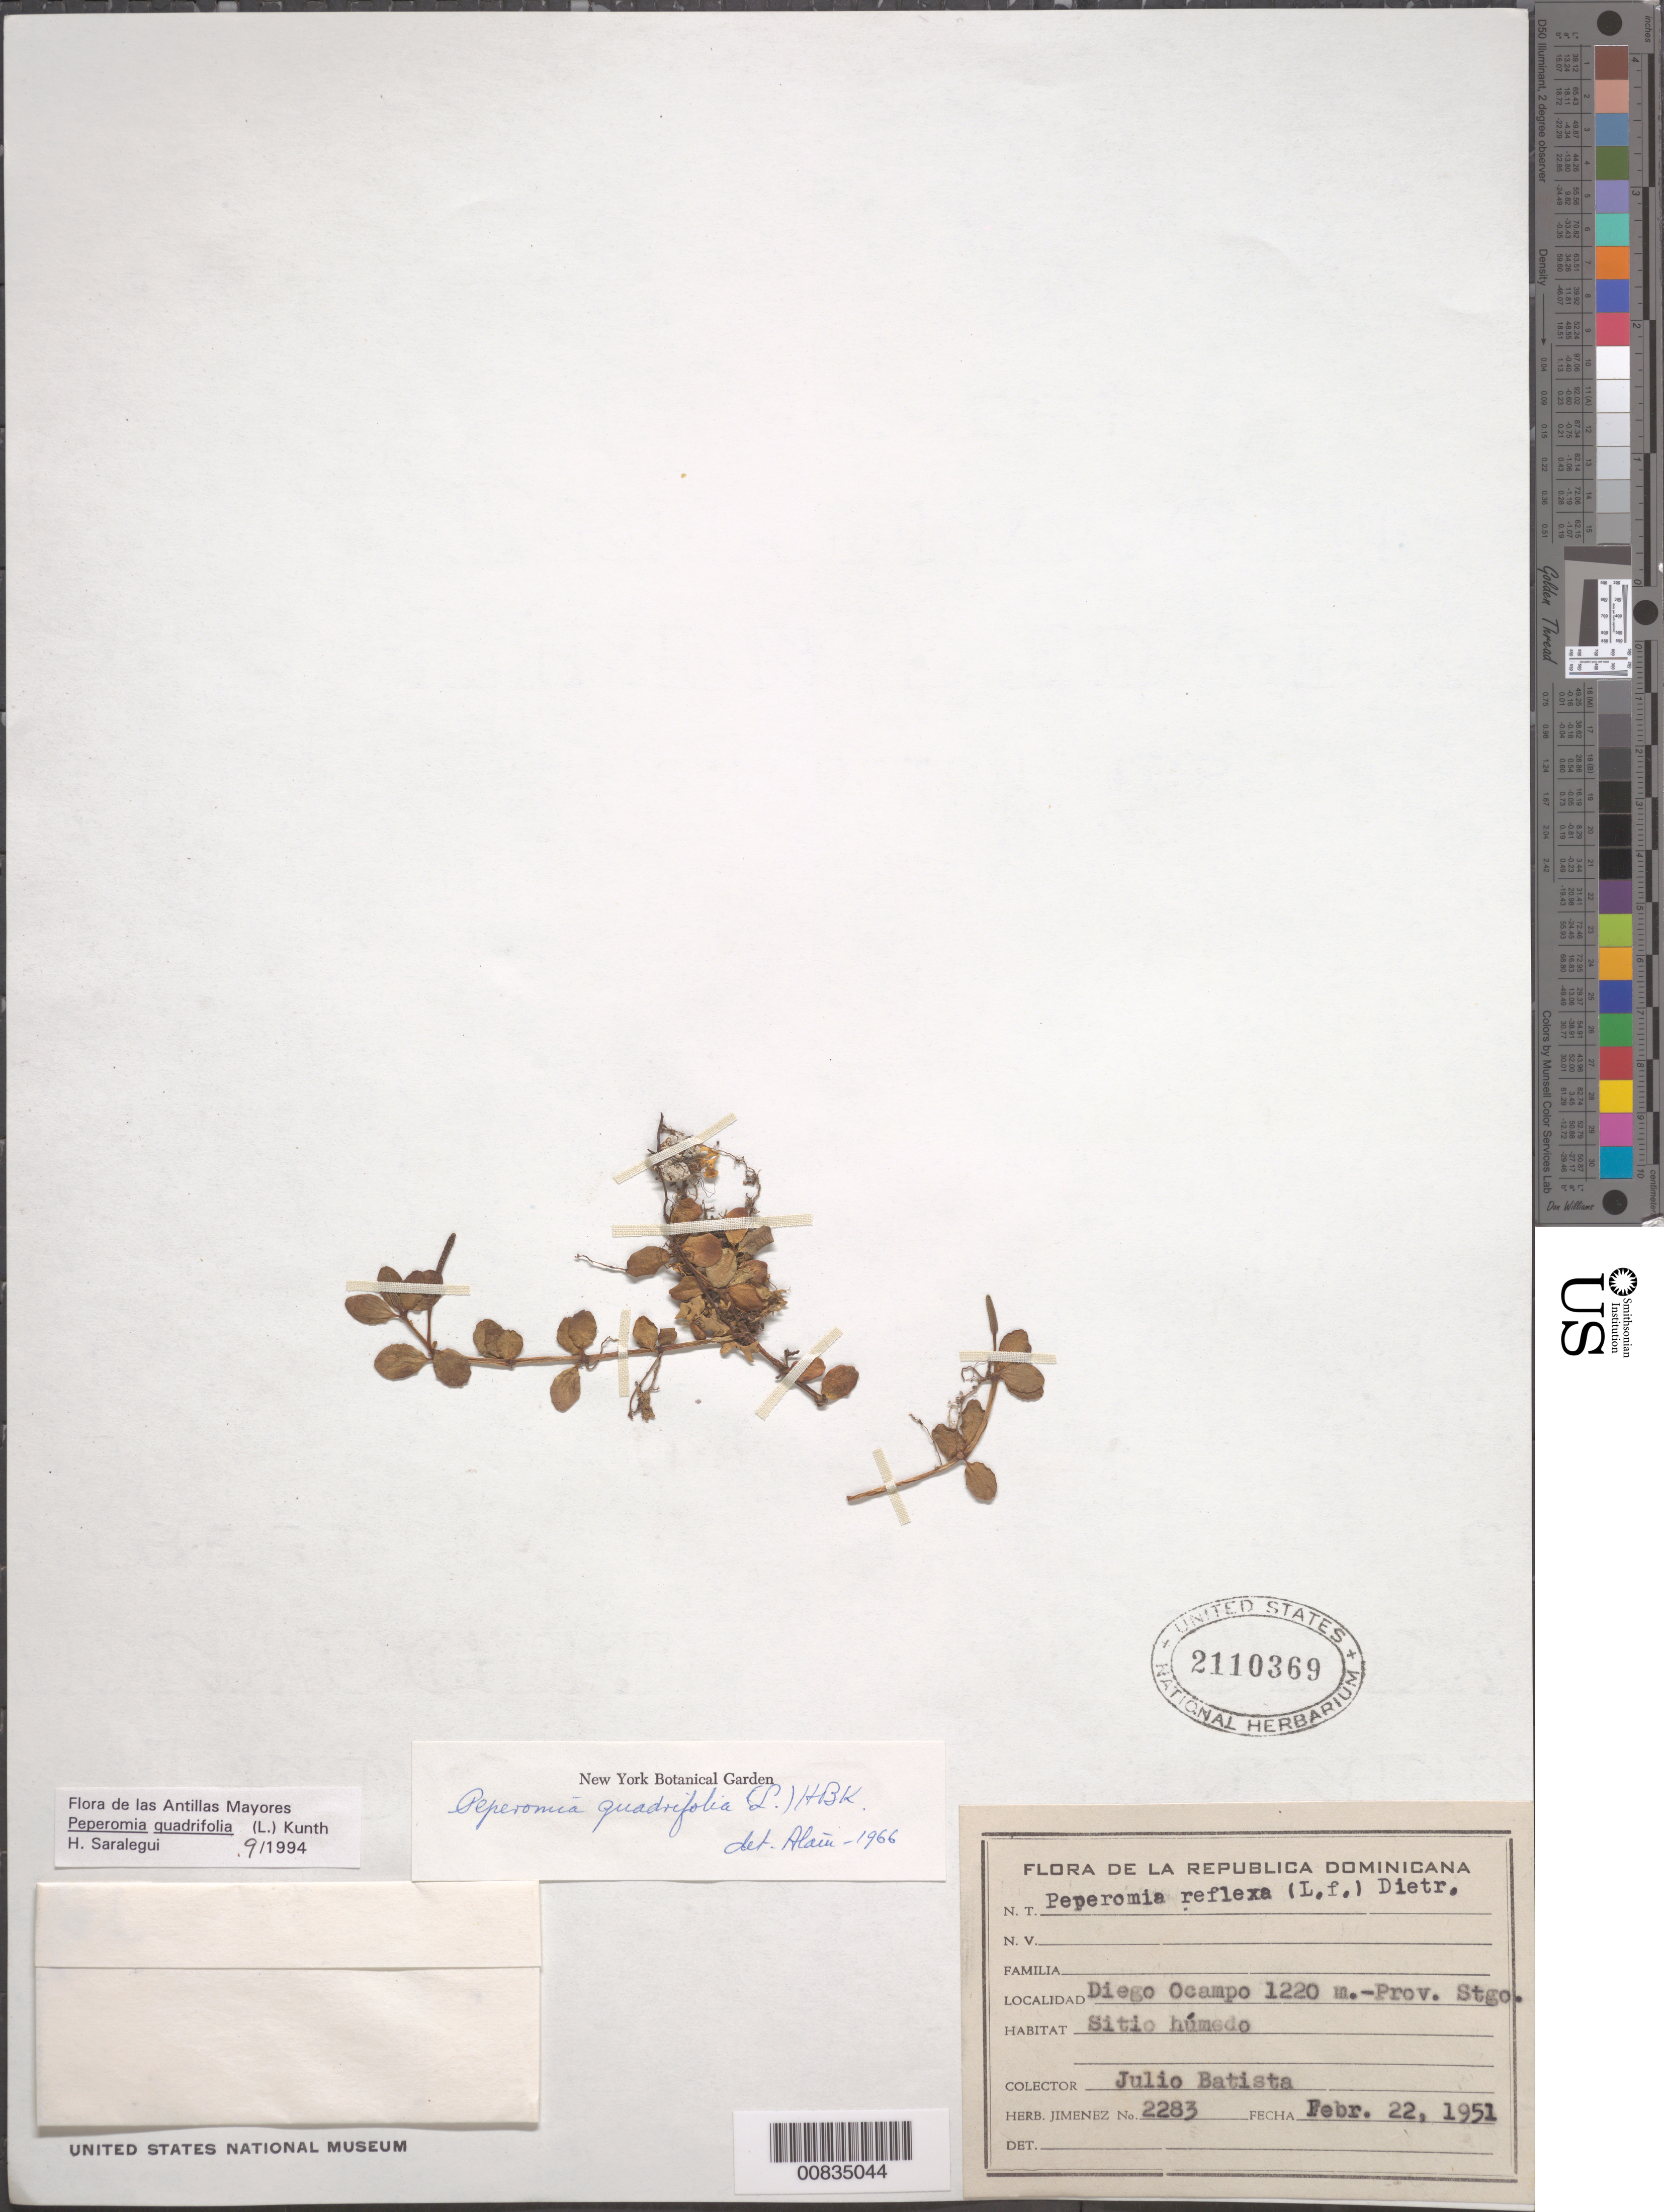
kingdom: Plantae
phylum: Tracheophyta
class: Magnoliopsida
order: Piperales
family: Piperaceae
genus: Peperomia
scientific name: Peperomia quadrifolia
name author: (L.) Kunth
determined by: Saralegui Boza, H., (HAJB), Jardin Botanico Nacional (Habana)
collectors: J. J. Jiménez & J. Batista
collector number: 2283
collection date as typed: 22 Feb 1951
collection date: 1951-02-22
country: Dominican Republic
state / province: Santiago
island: Hispaniola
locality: Diego Ocampo.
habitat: Sitio húmedo.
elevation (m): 1220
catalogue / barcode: US 2110369